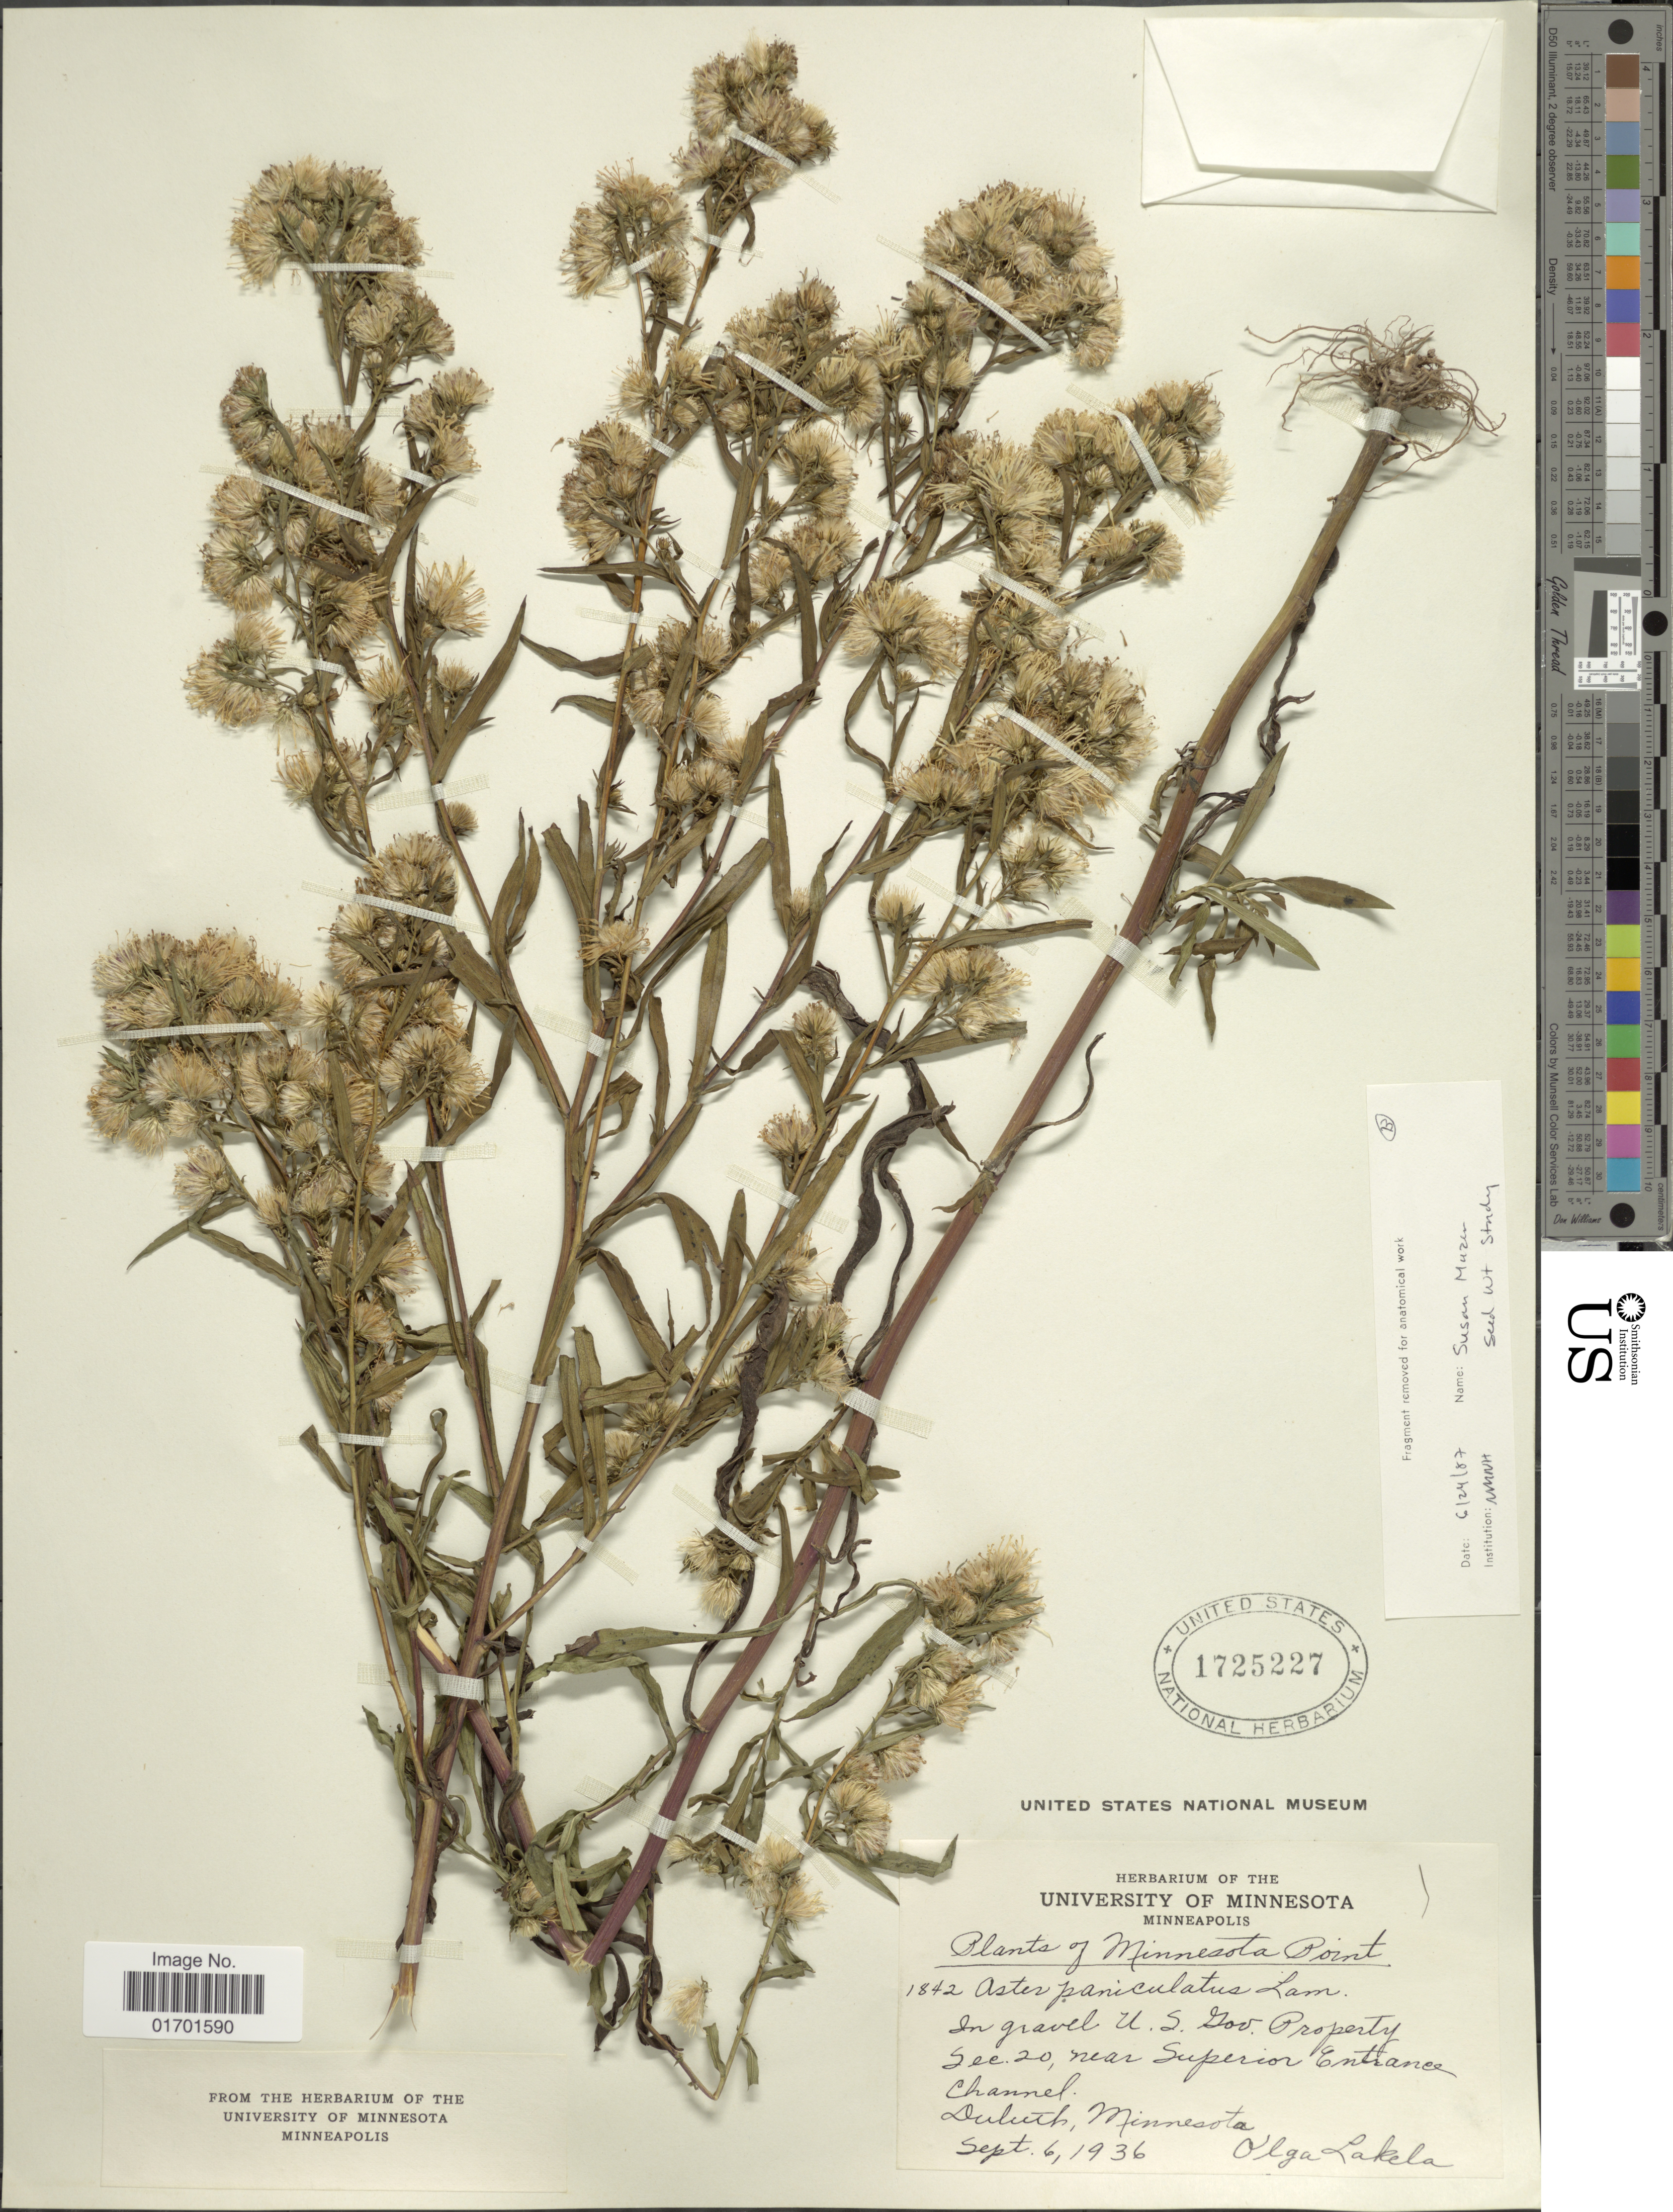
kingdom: Plantae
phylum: Tracheophyta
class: Magnoliopsida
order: Asterales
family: Asteraceae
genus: Symphyotrichum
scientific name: Symphyotrichum lanceolatum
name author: (Willd.) G.L. Nesom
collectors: O. K. Lakela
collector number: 1842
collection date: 1936-09-06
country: United States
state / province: Minnesota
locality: Minneapolis, in gravel U.S. Gov. Property sec. 20, near Superior Entrance Channel, Dulutch.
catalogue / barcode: US 1725227